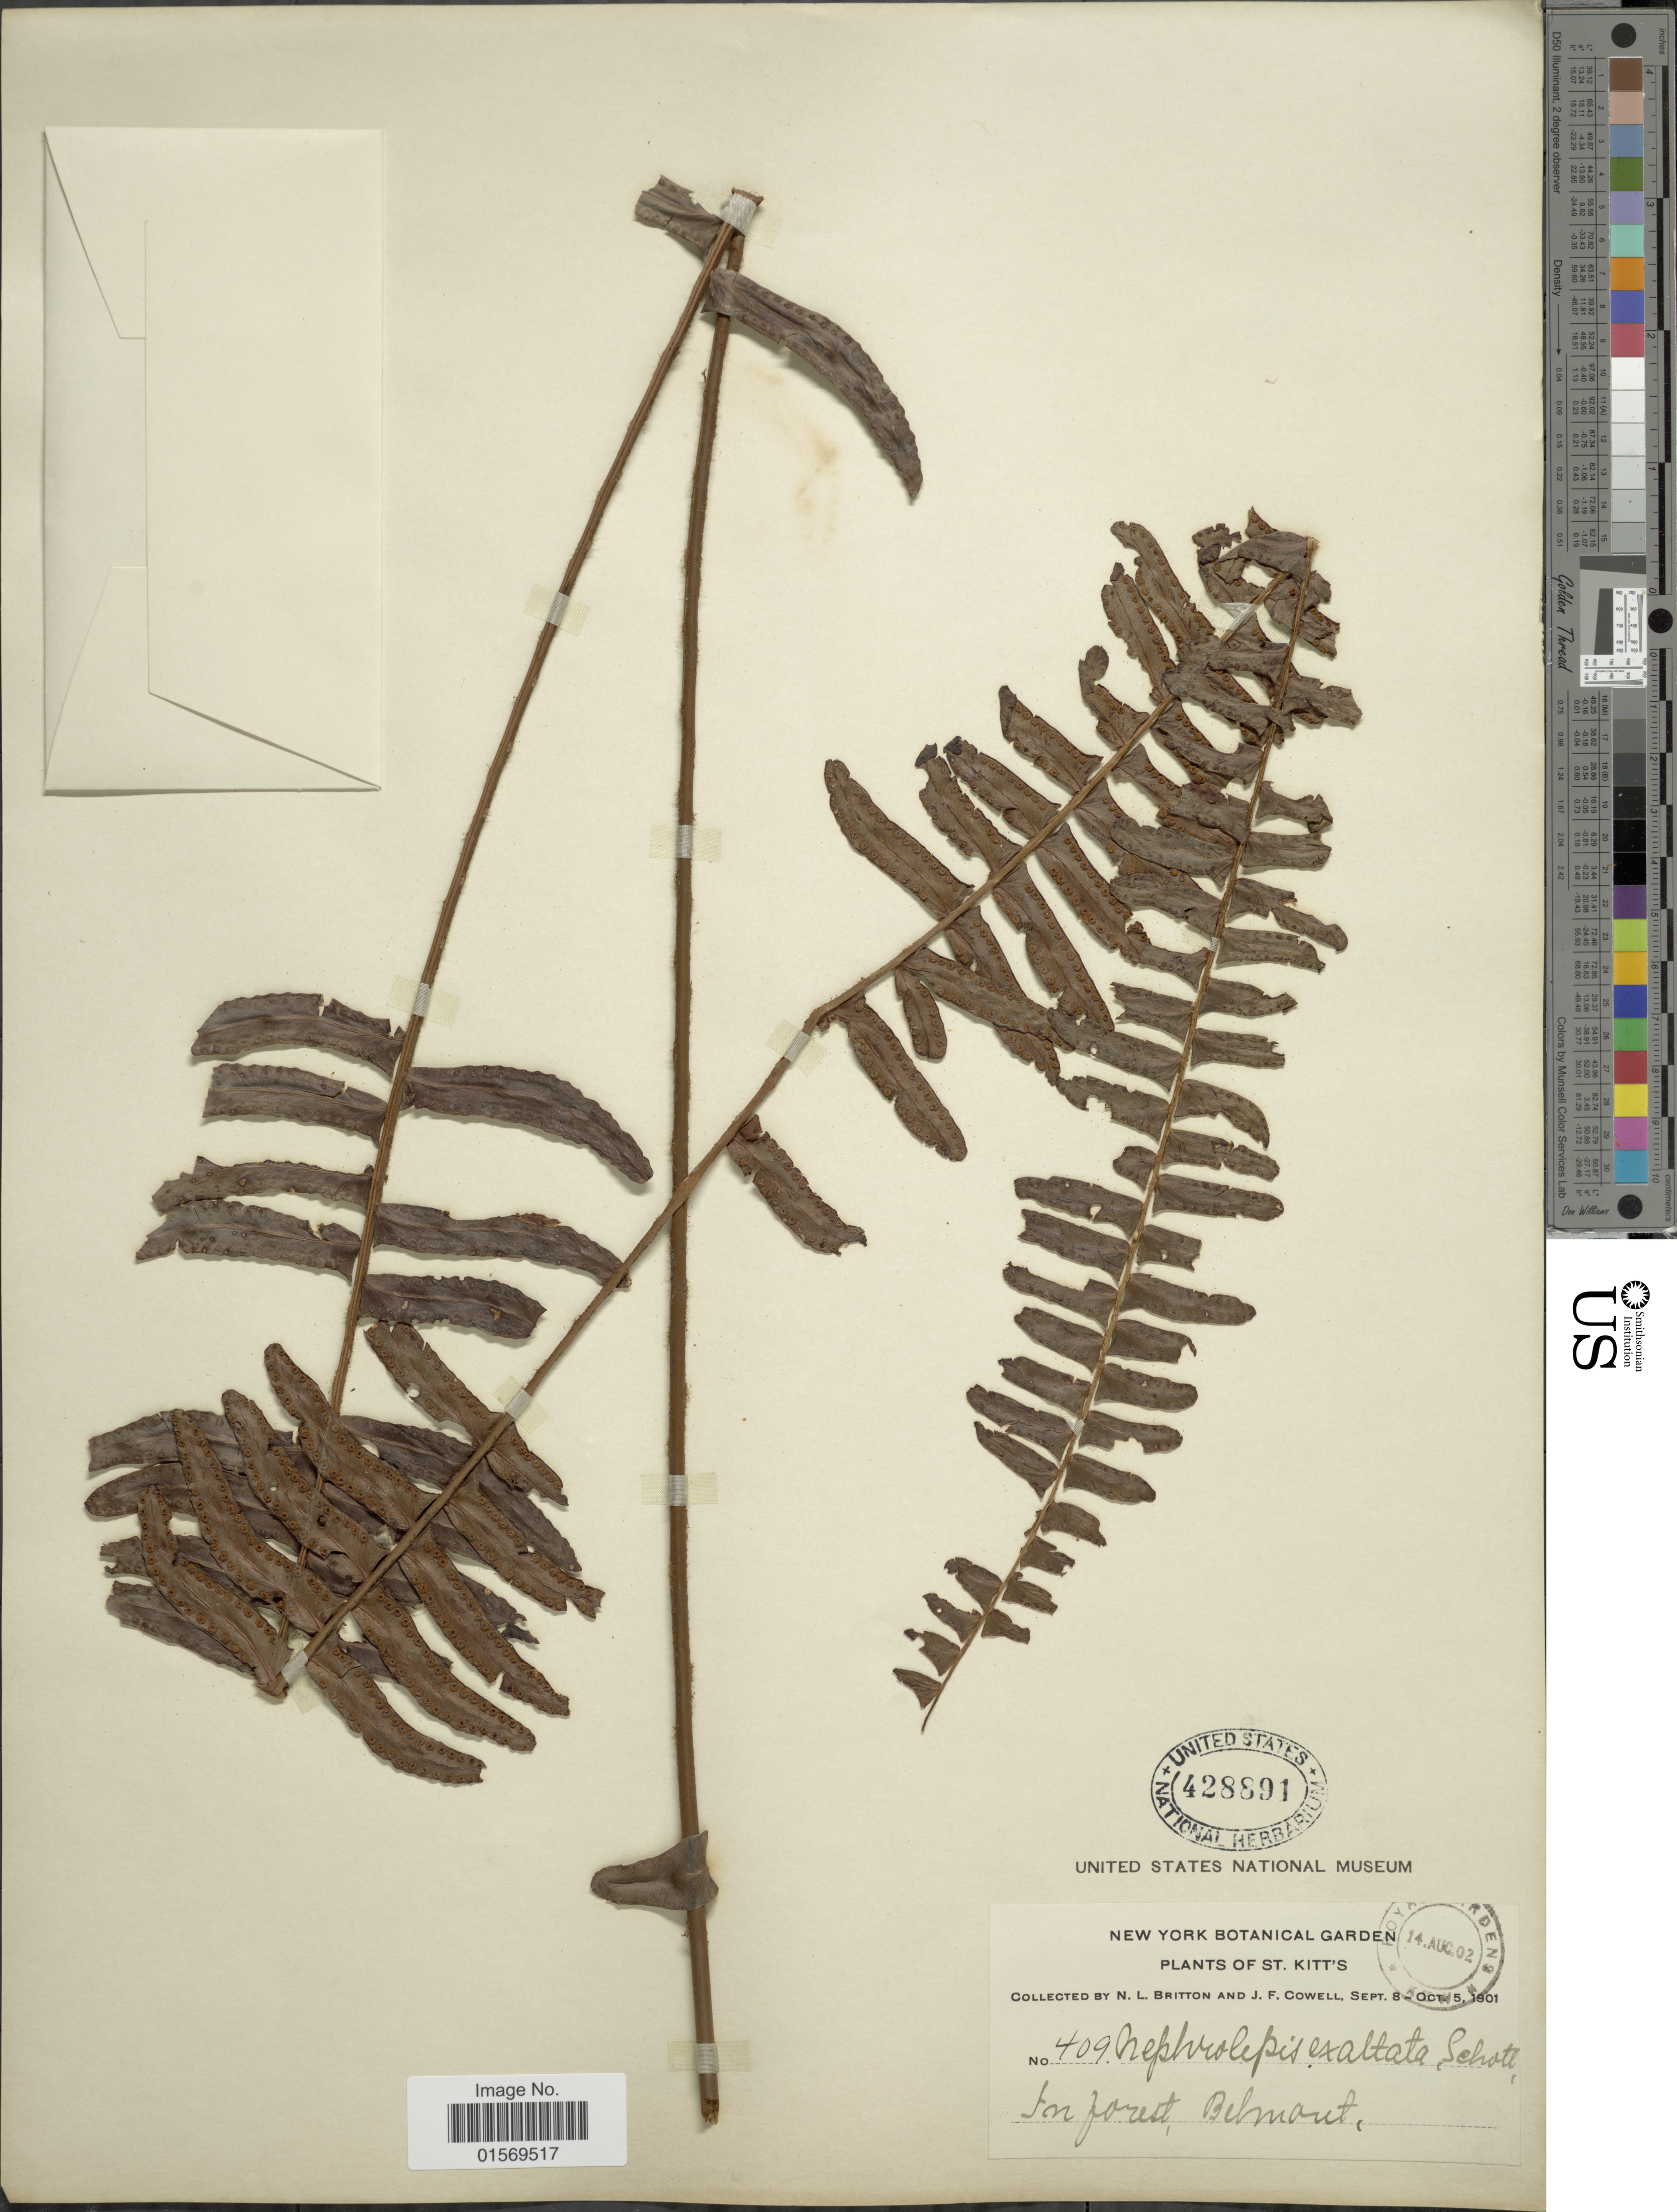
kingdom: Plantae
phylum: Tracheophyta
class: Polypodiopsida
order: Polypodiales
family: Nephrolepidaceae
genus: Nephrolepis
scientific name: Nephrolepis rivularis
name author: (Vahl) Mett. ex Krug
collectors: N. Britton & J. F. Cowell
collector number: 409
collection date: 1901-09-08/1901-10-05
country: St. Christopher-Nevis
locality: St. Kitt's, Bemont.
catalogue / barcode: US 428891